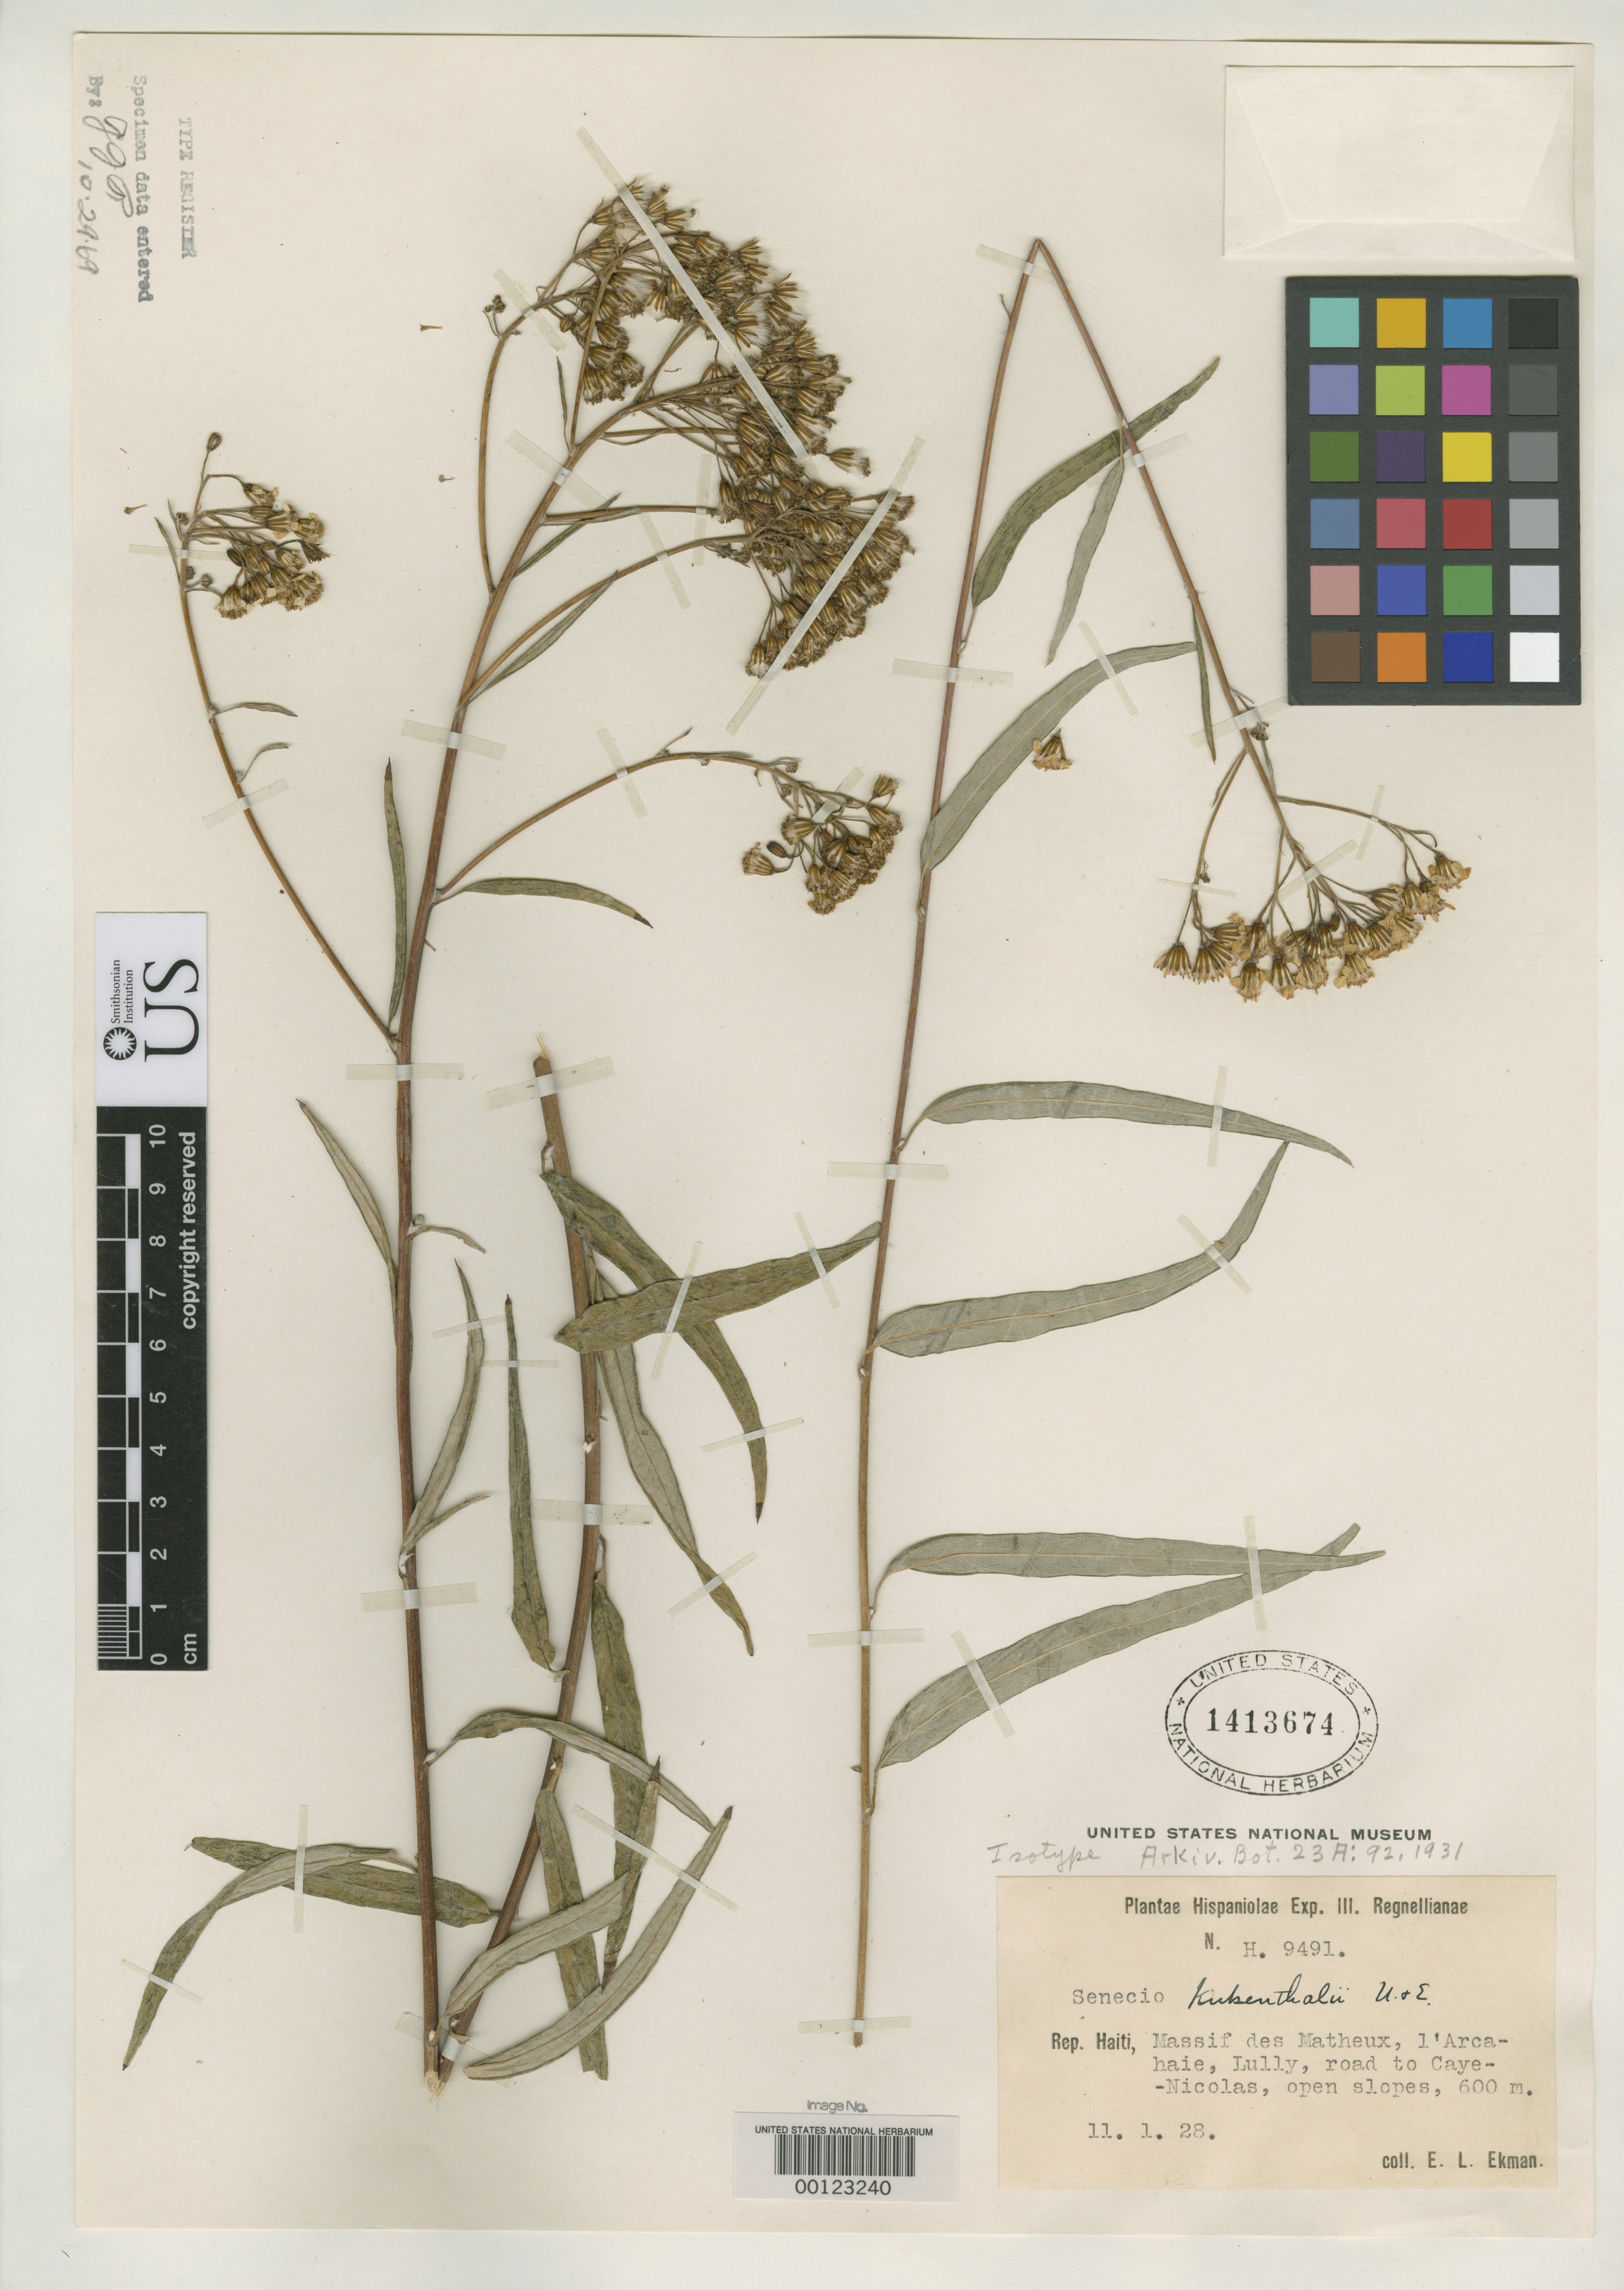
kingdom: Plantae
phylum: Tracheophyta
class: Magnoliopsida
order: Asterales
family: Asteraceae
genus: Senecio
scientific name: Senecio kuekenthalii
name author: Urb. & Ekman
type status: Isotype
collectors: E. L. Ekman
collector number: H 9491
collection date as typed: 11 Jan 1928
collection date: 1928-01-11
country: Haiti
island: Hispaniola Island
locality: Lully.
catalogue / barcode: US 1413674